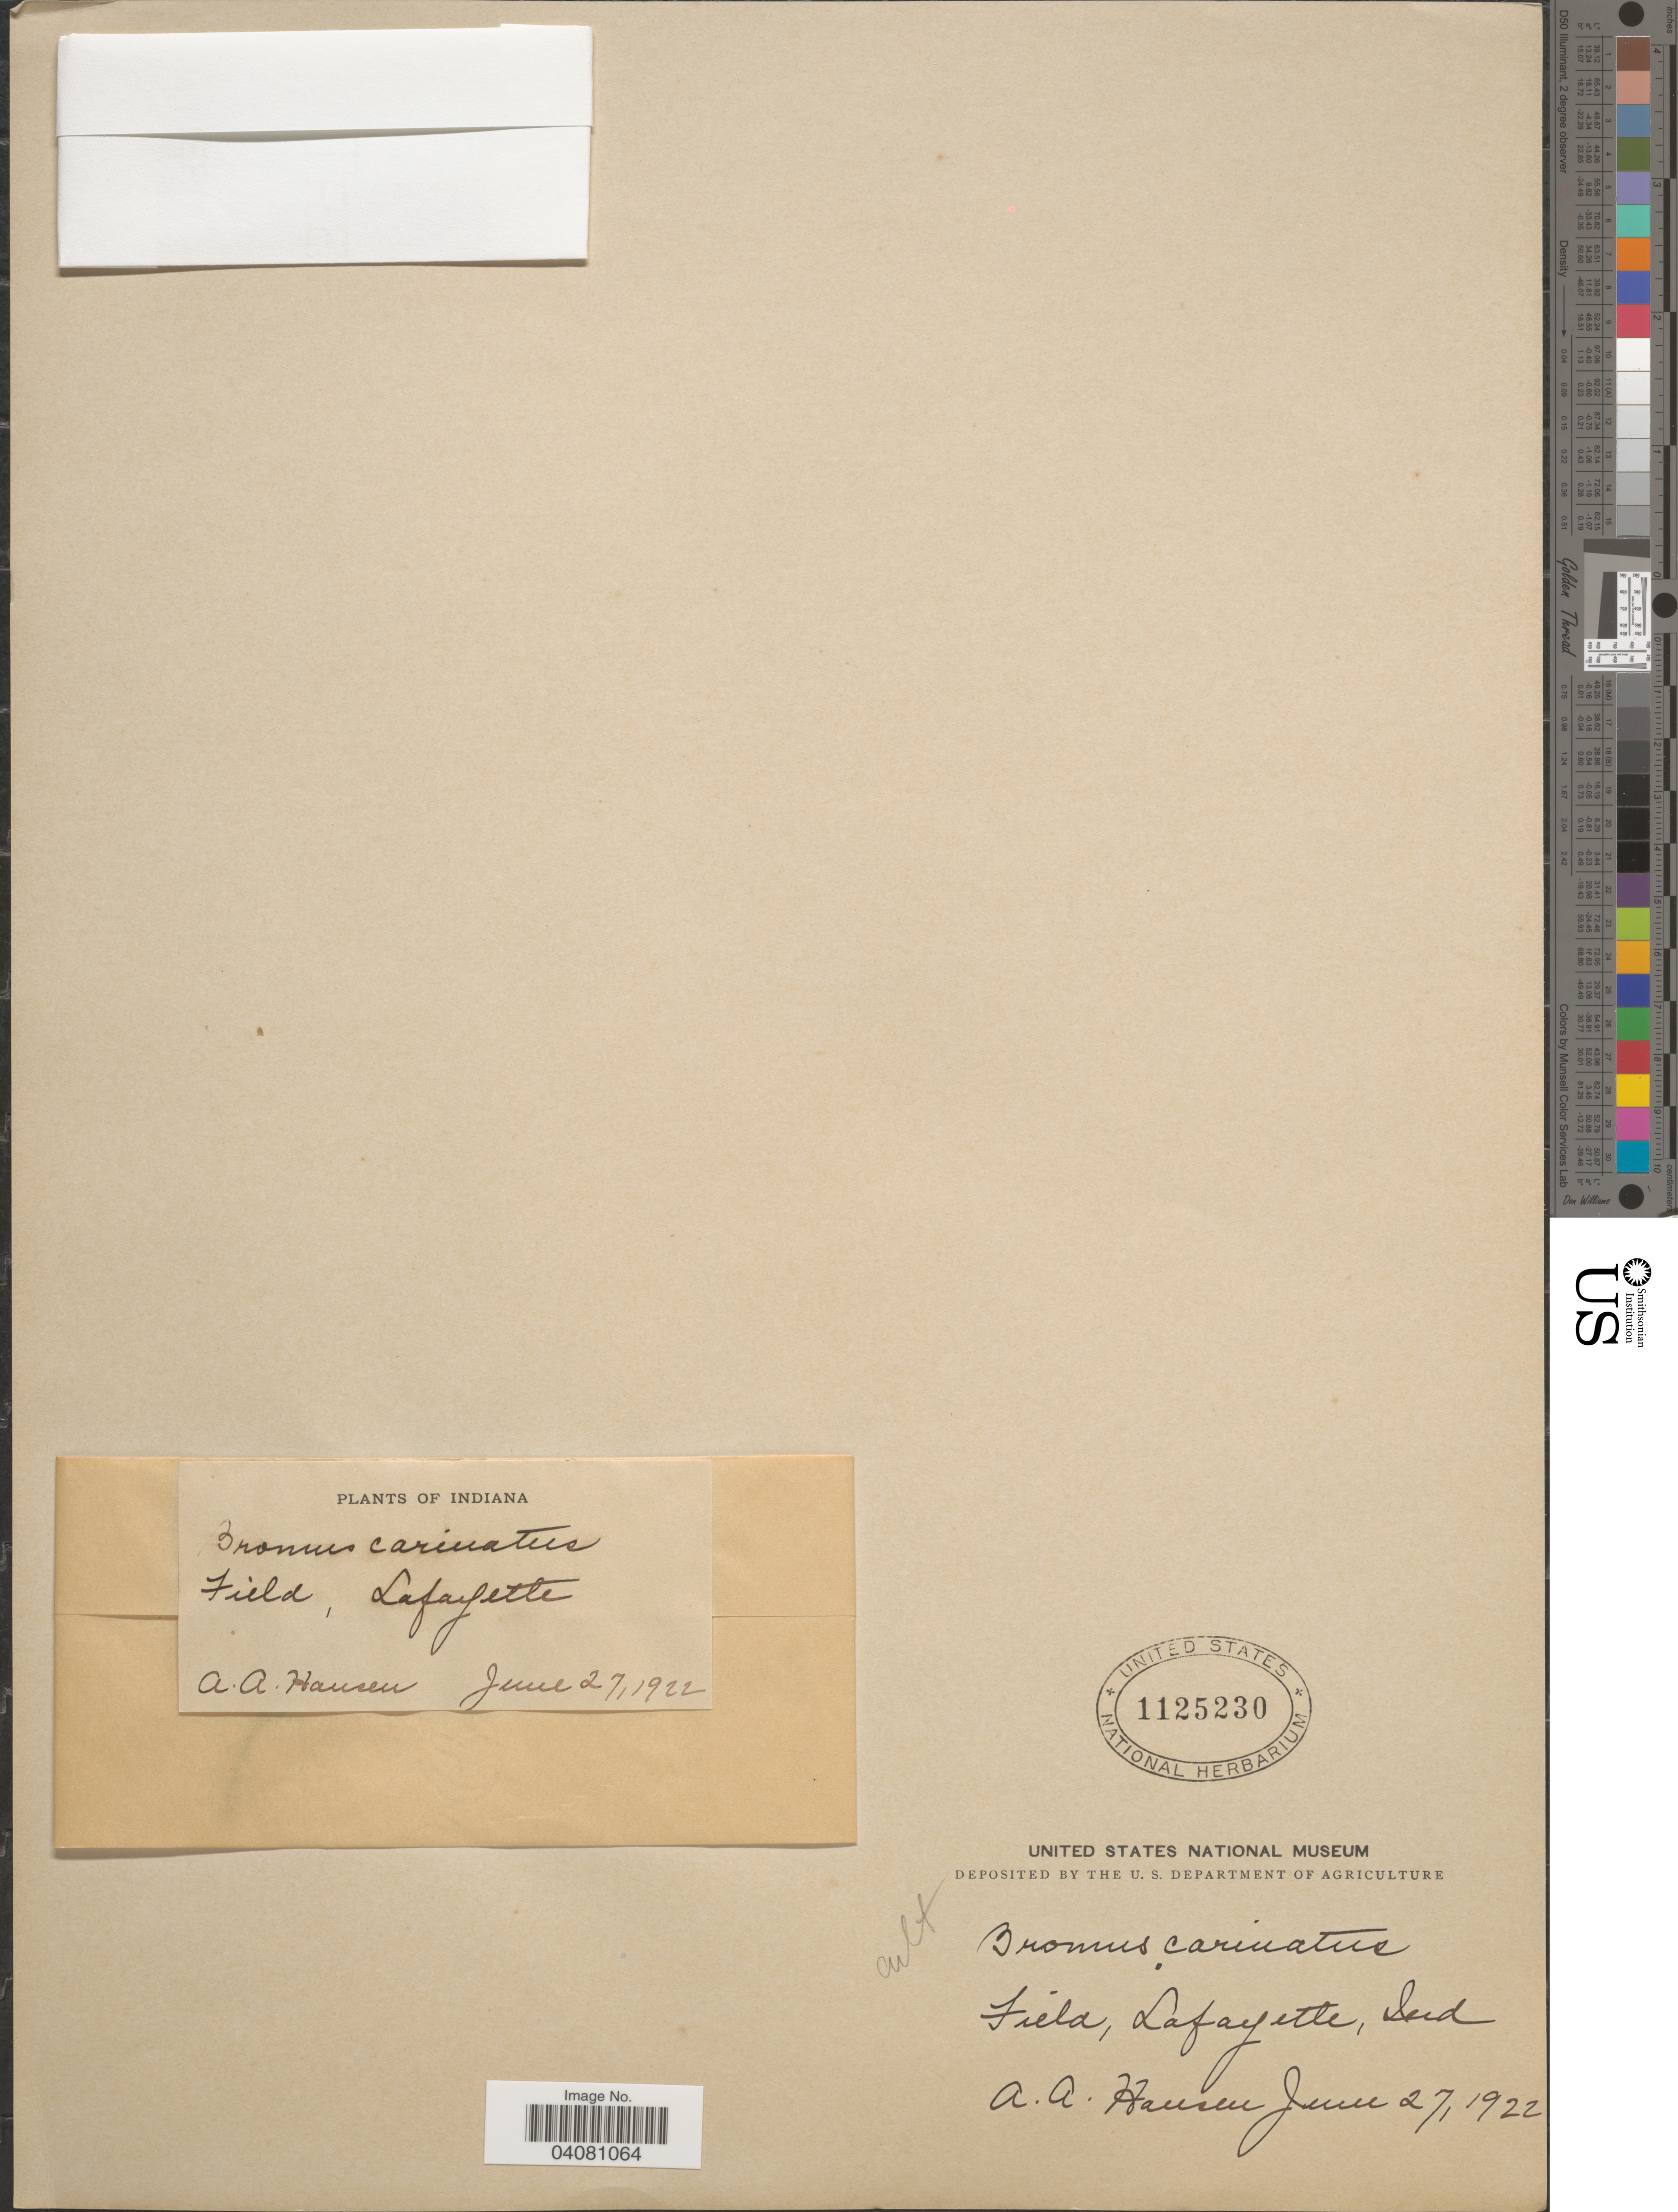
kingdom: Plantae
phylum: Tracheophyta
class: Liliopsida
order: Poales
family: Poaceae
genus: Bromus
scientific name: Bromus carinatus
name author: Hook. & Arn.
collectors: A. Hausen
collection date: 1922-06-27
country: United States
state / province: Indiana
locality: Field, Lafayette, Seed.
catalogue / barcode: US 1125230